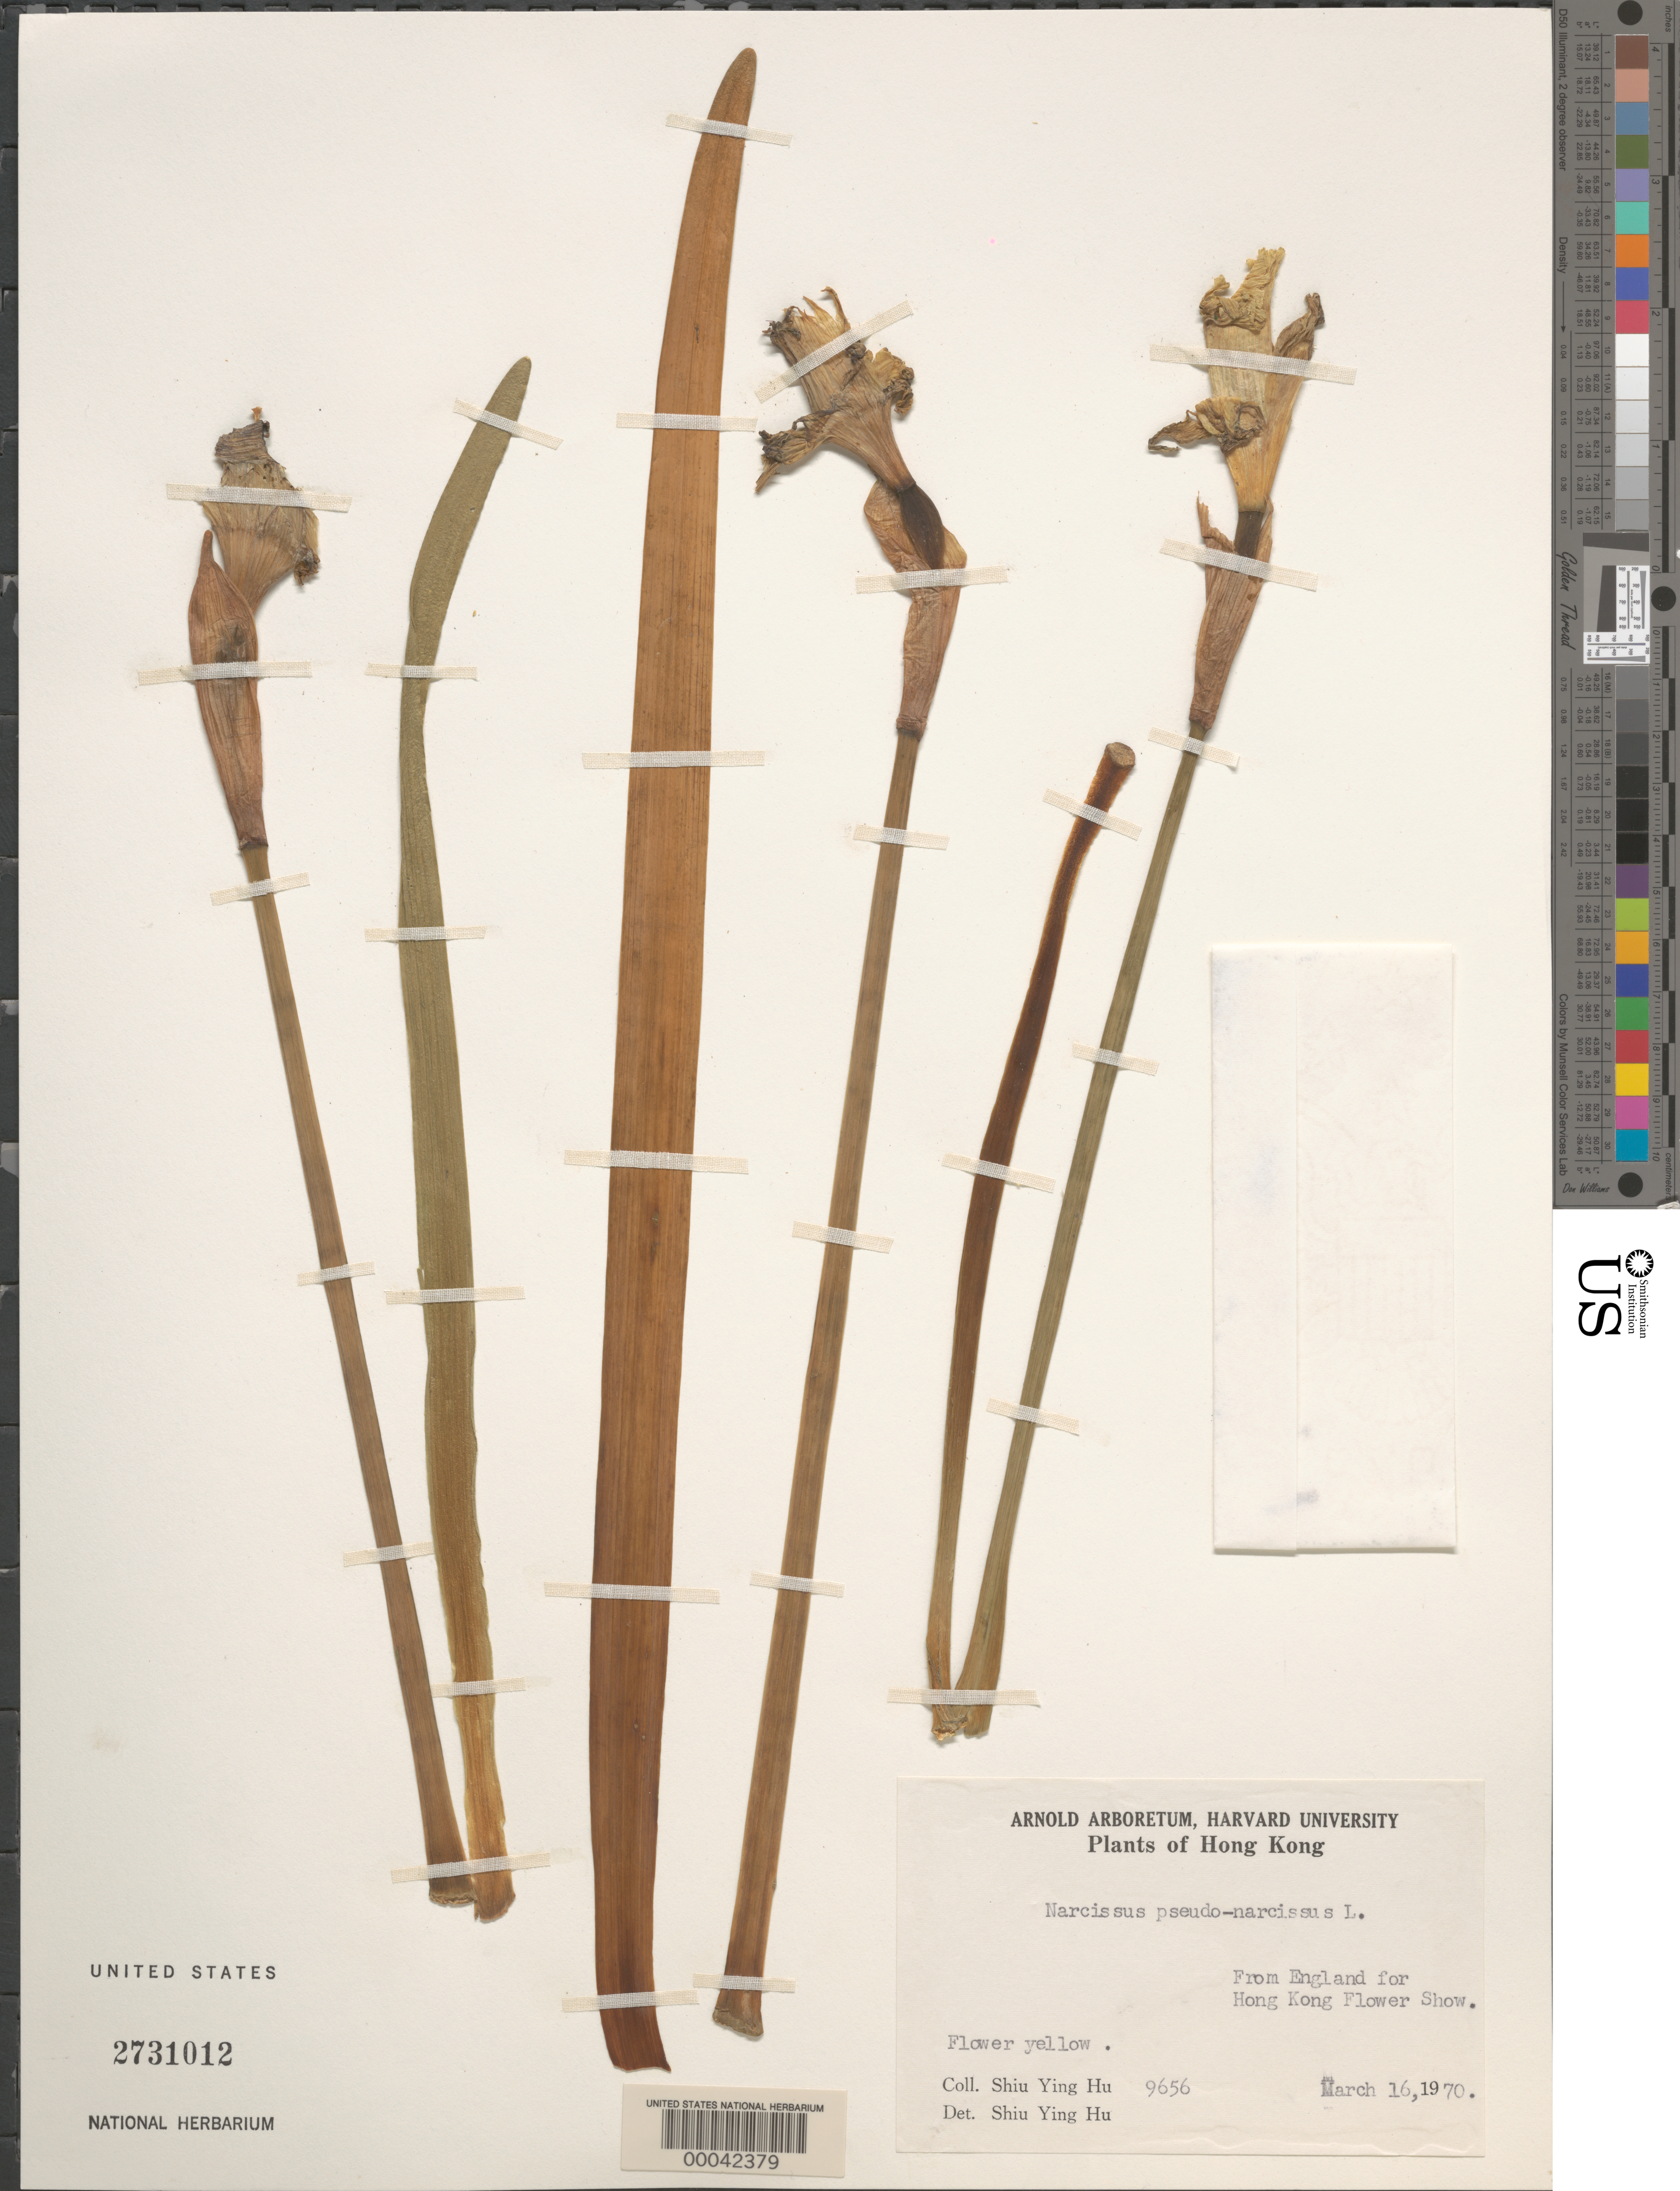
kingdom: Plantae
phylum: Tracheophyta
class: Liliopsida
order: Asparagales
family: Amaryllidaceae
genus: Narcissus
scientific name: Narcissus pseudonarcissus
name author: L.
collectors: S. Y. Hu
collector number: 9656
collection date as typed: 16 Mar 1970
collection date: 1970-03-16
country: China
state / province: Hong Kong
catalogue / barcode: US 2731012